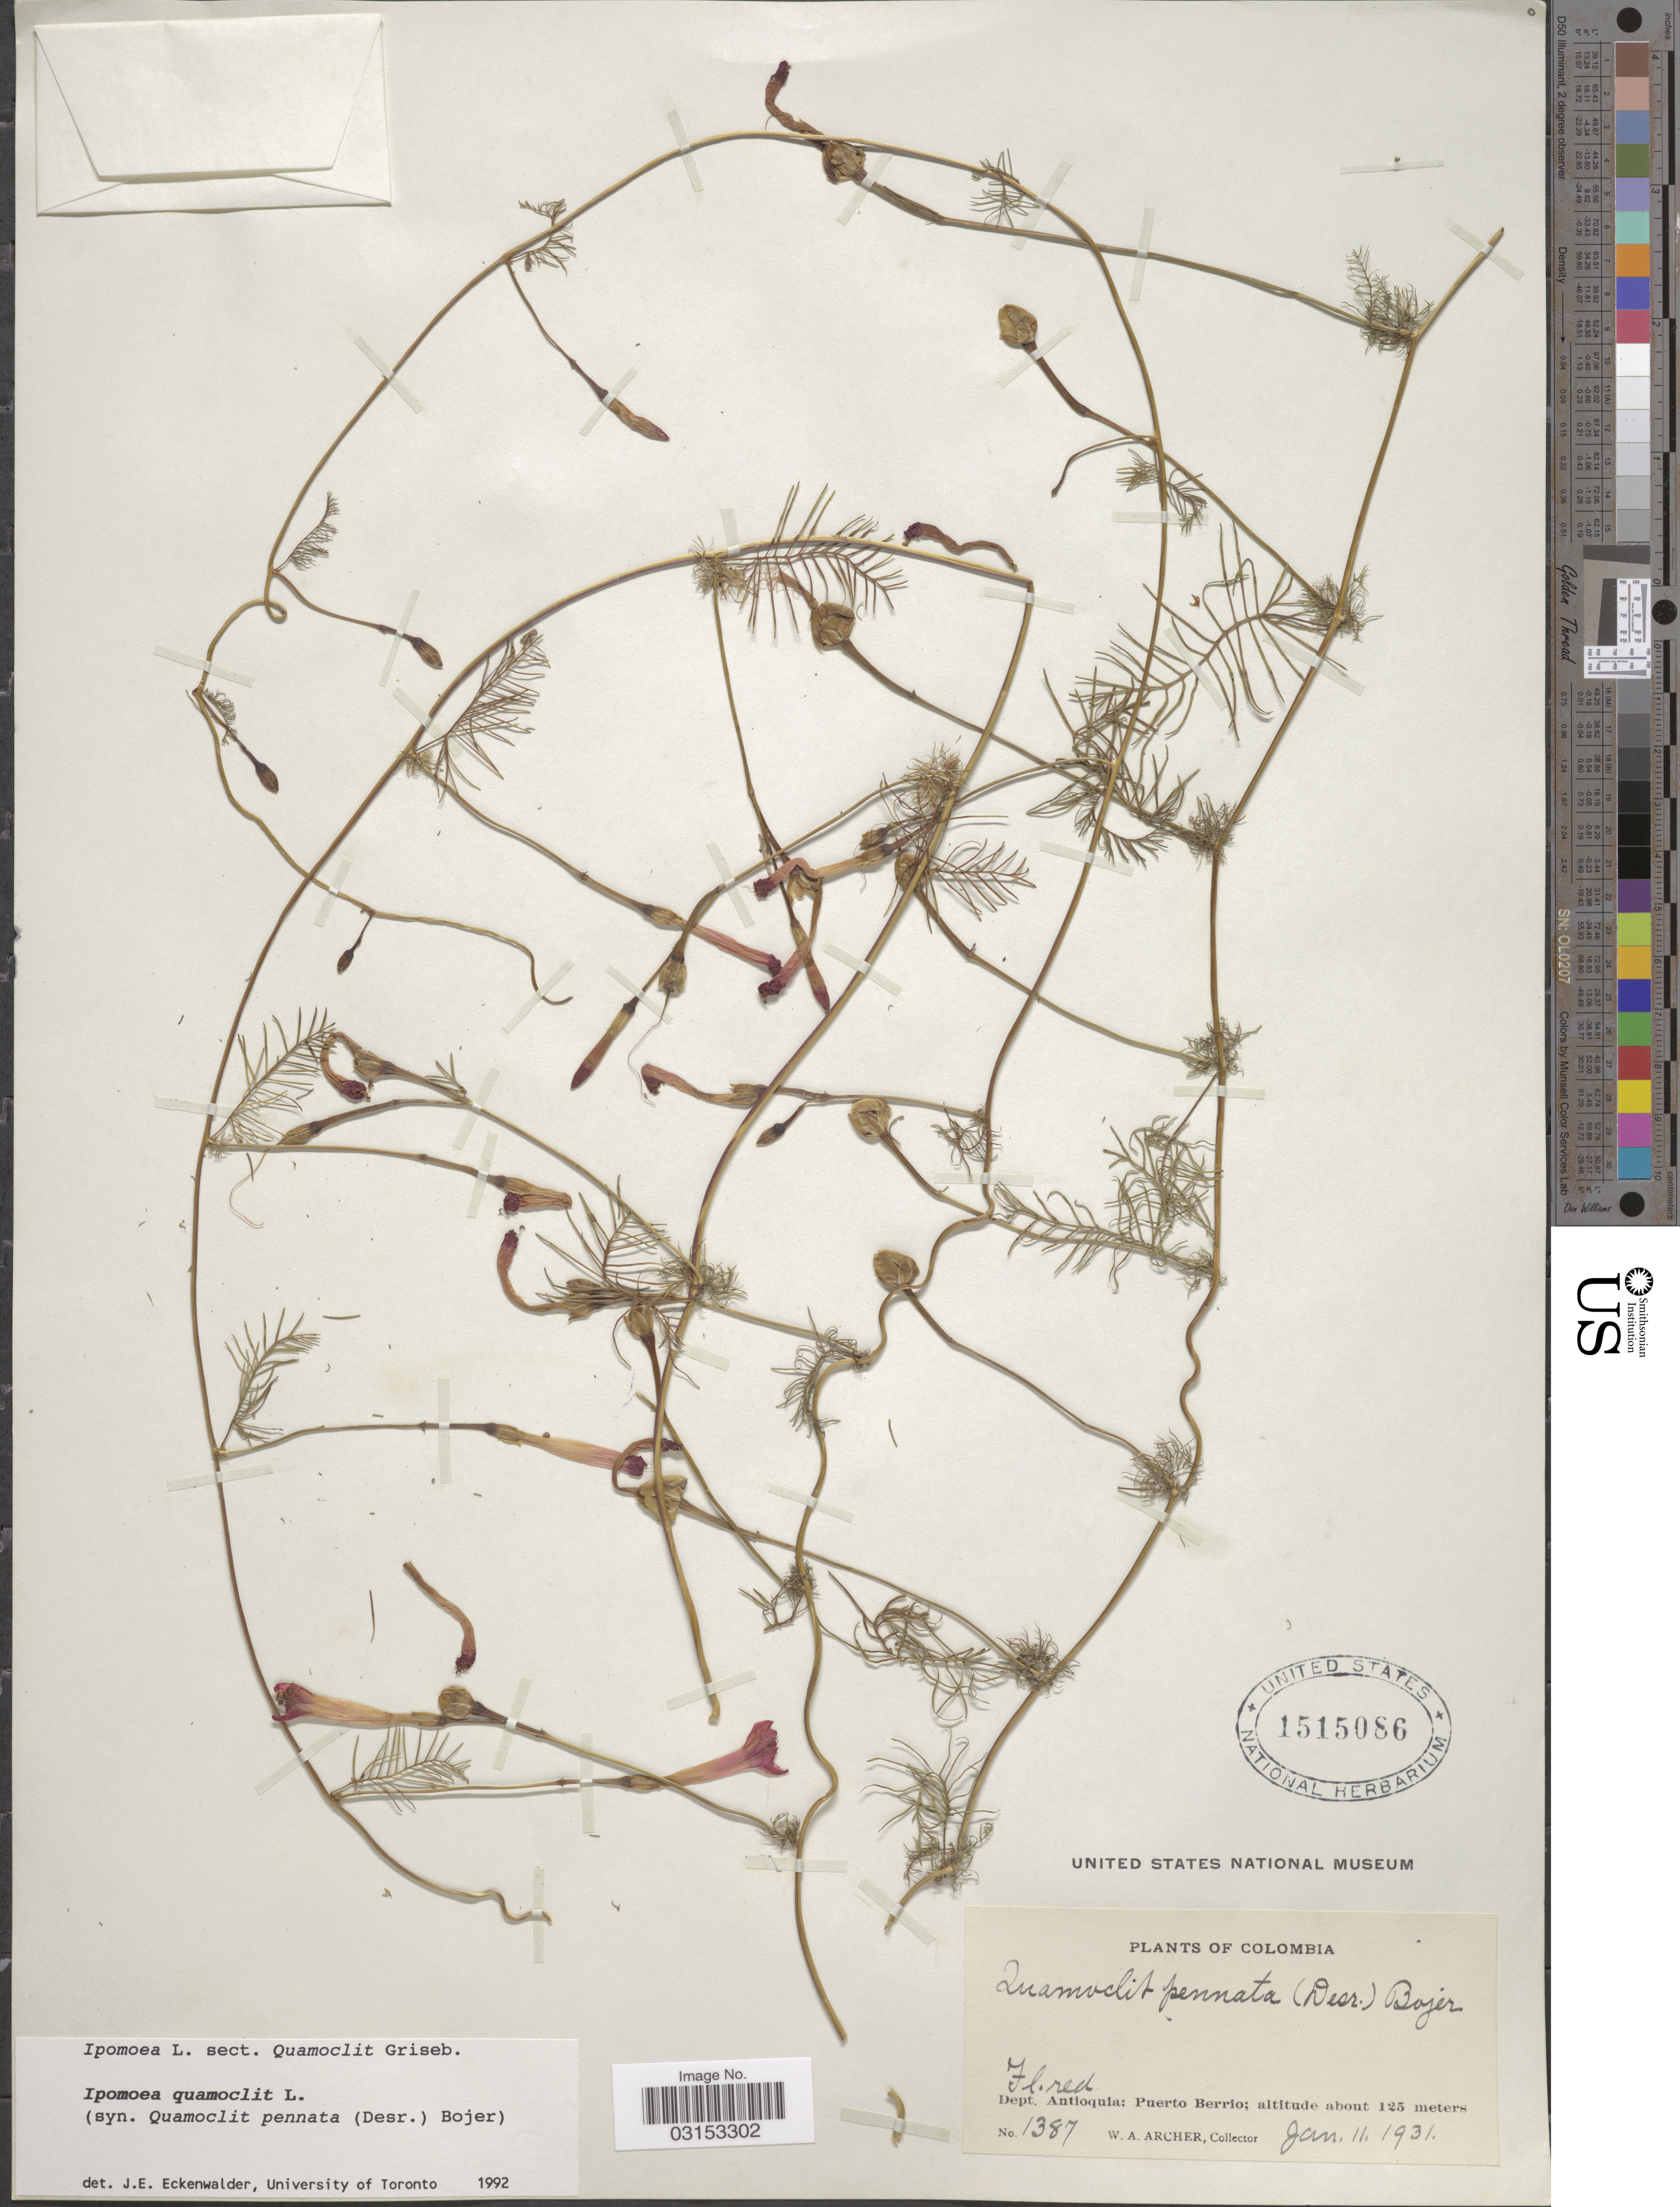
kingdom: Plantae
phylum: Tracheophyta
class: Magnoliopsida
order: Solanales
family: Convolvulaceae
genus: Ipomoea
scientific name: Ipomoea quamoclit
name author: L.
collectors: W. Archer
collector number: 1387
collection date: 1931-01-11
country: Colombia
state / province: Antioquia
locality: Dept. Antioquia: Puerto Berrio.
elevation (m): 125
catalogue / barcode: US 1515086